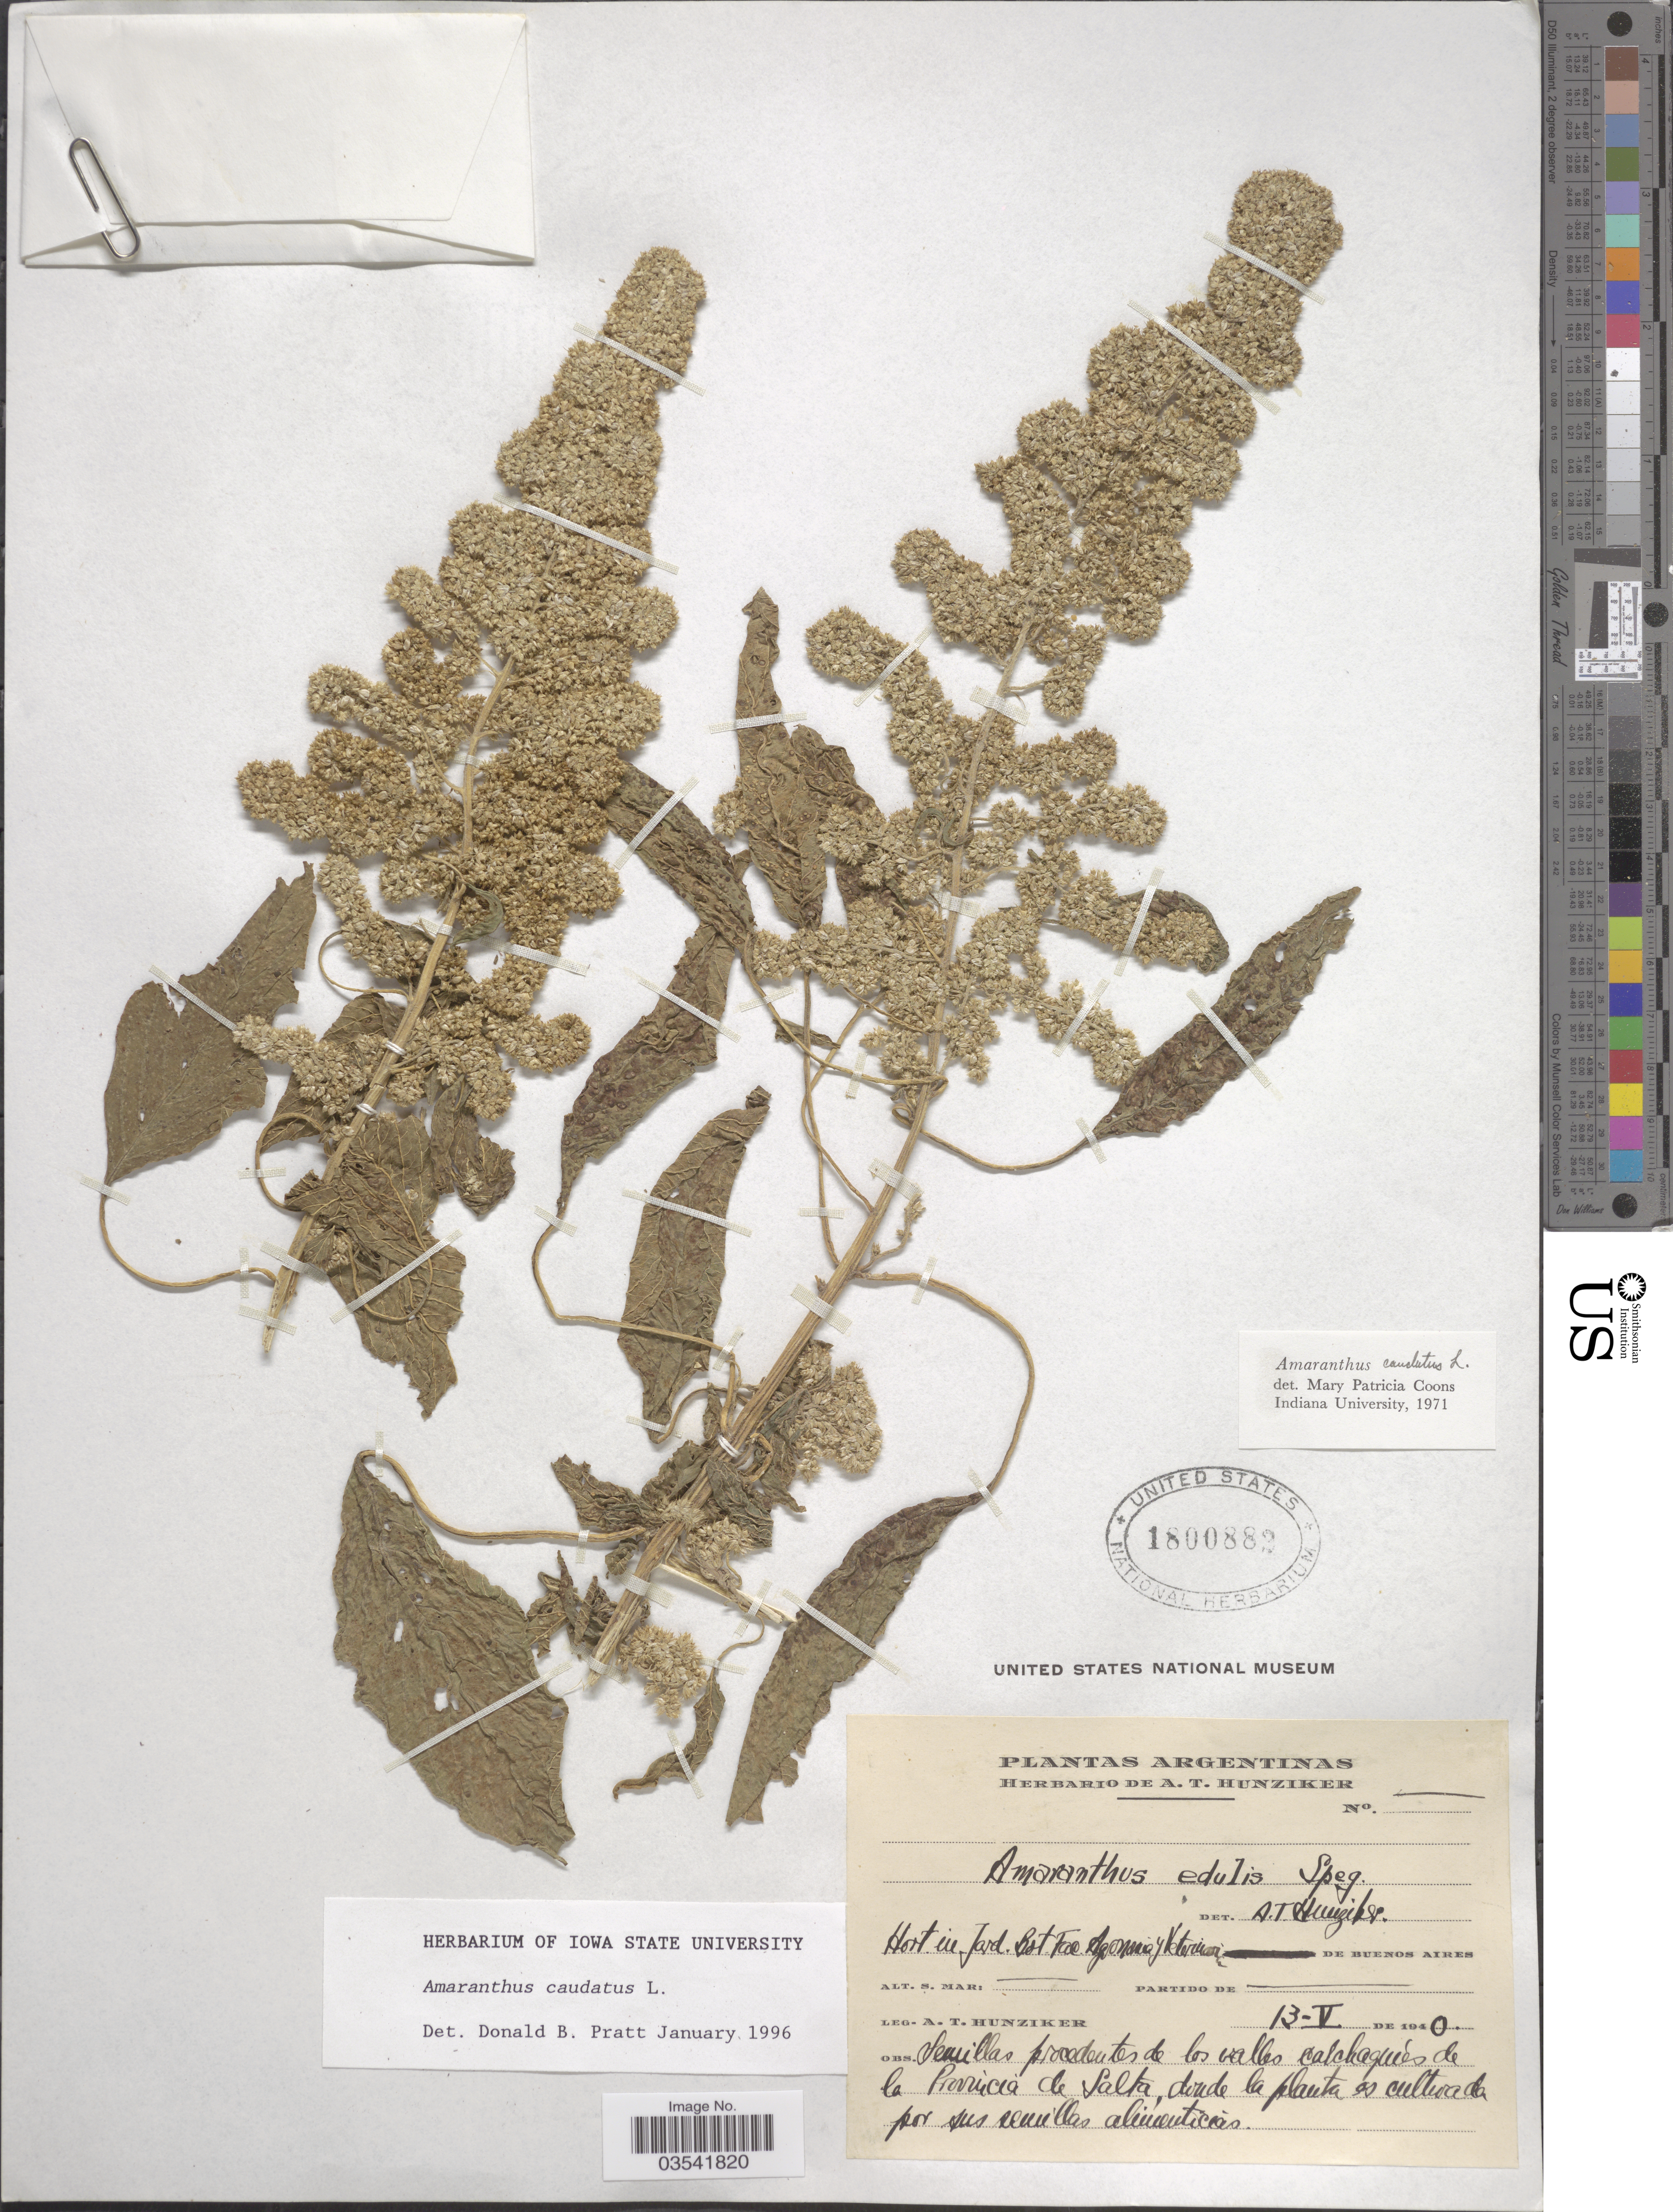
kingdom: Plantae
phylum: Tracheophyta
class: Magnoliopsida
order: Caryophyllales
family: Amaranthaceae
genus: Amaranthus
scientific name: Amaranthus caudatus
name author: L.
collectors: A. T. Hunziker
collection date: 1940-05-13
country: Argentina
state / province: Buenos Aires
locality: Hort in Jard. Bot. Fac. Agronomica y Veterinaria.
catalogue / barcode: US 1800882